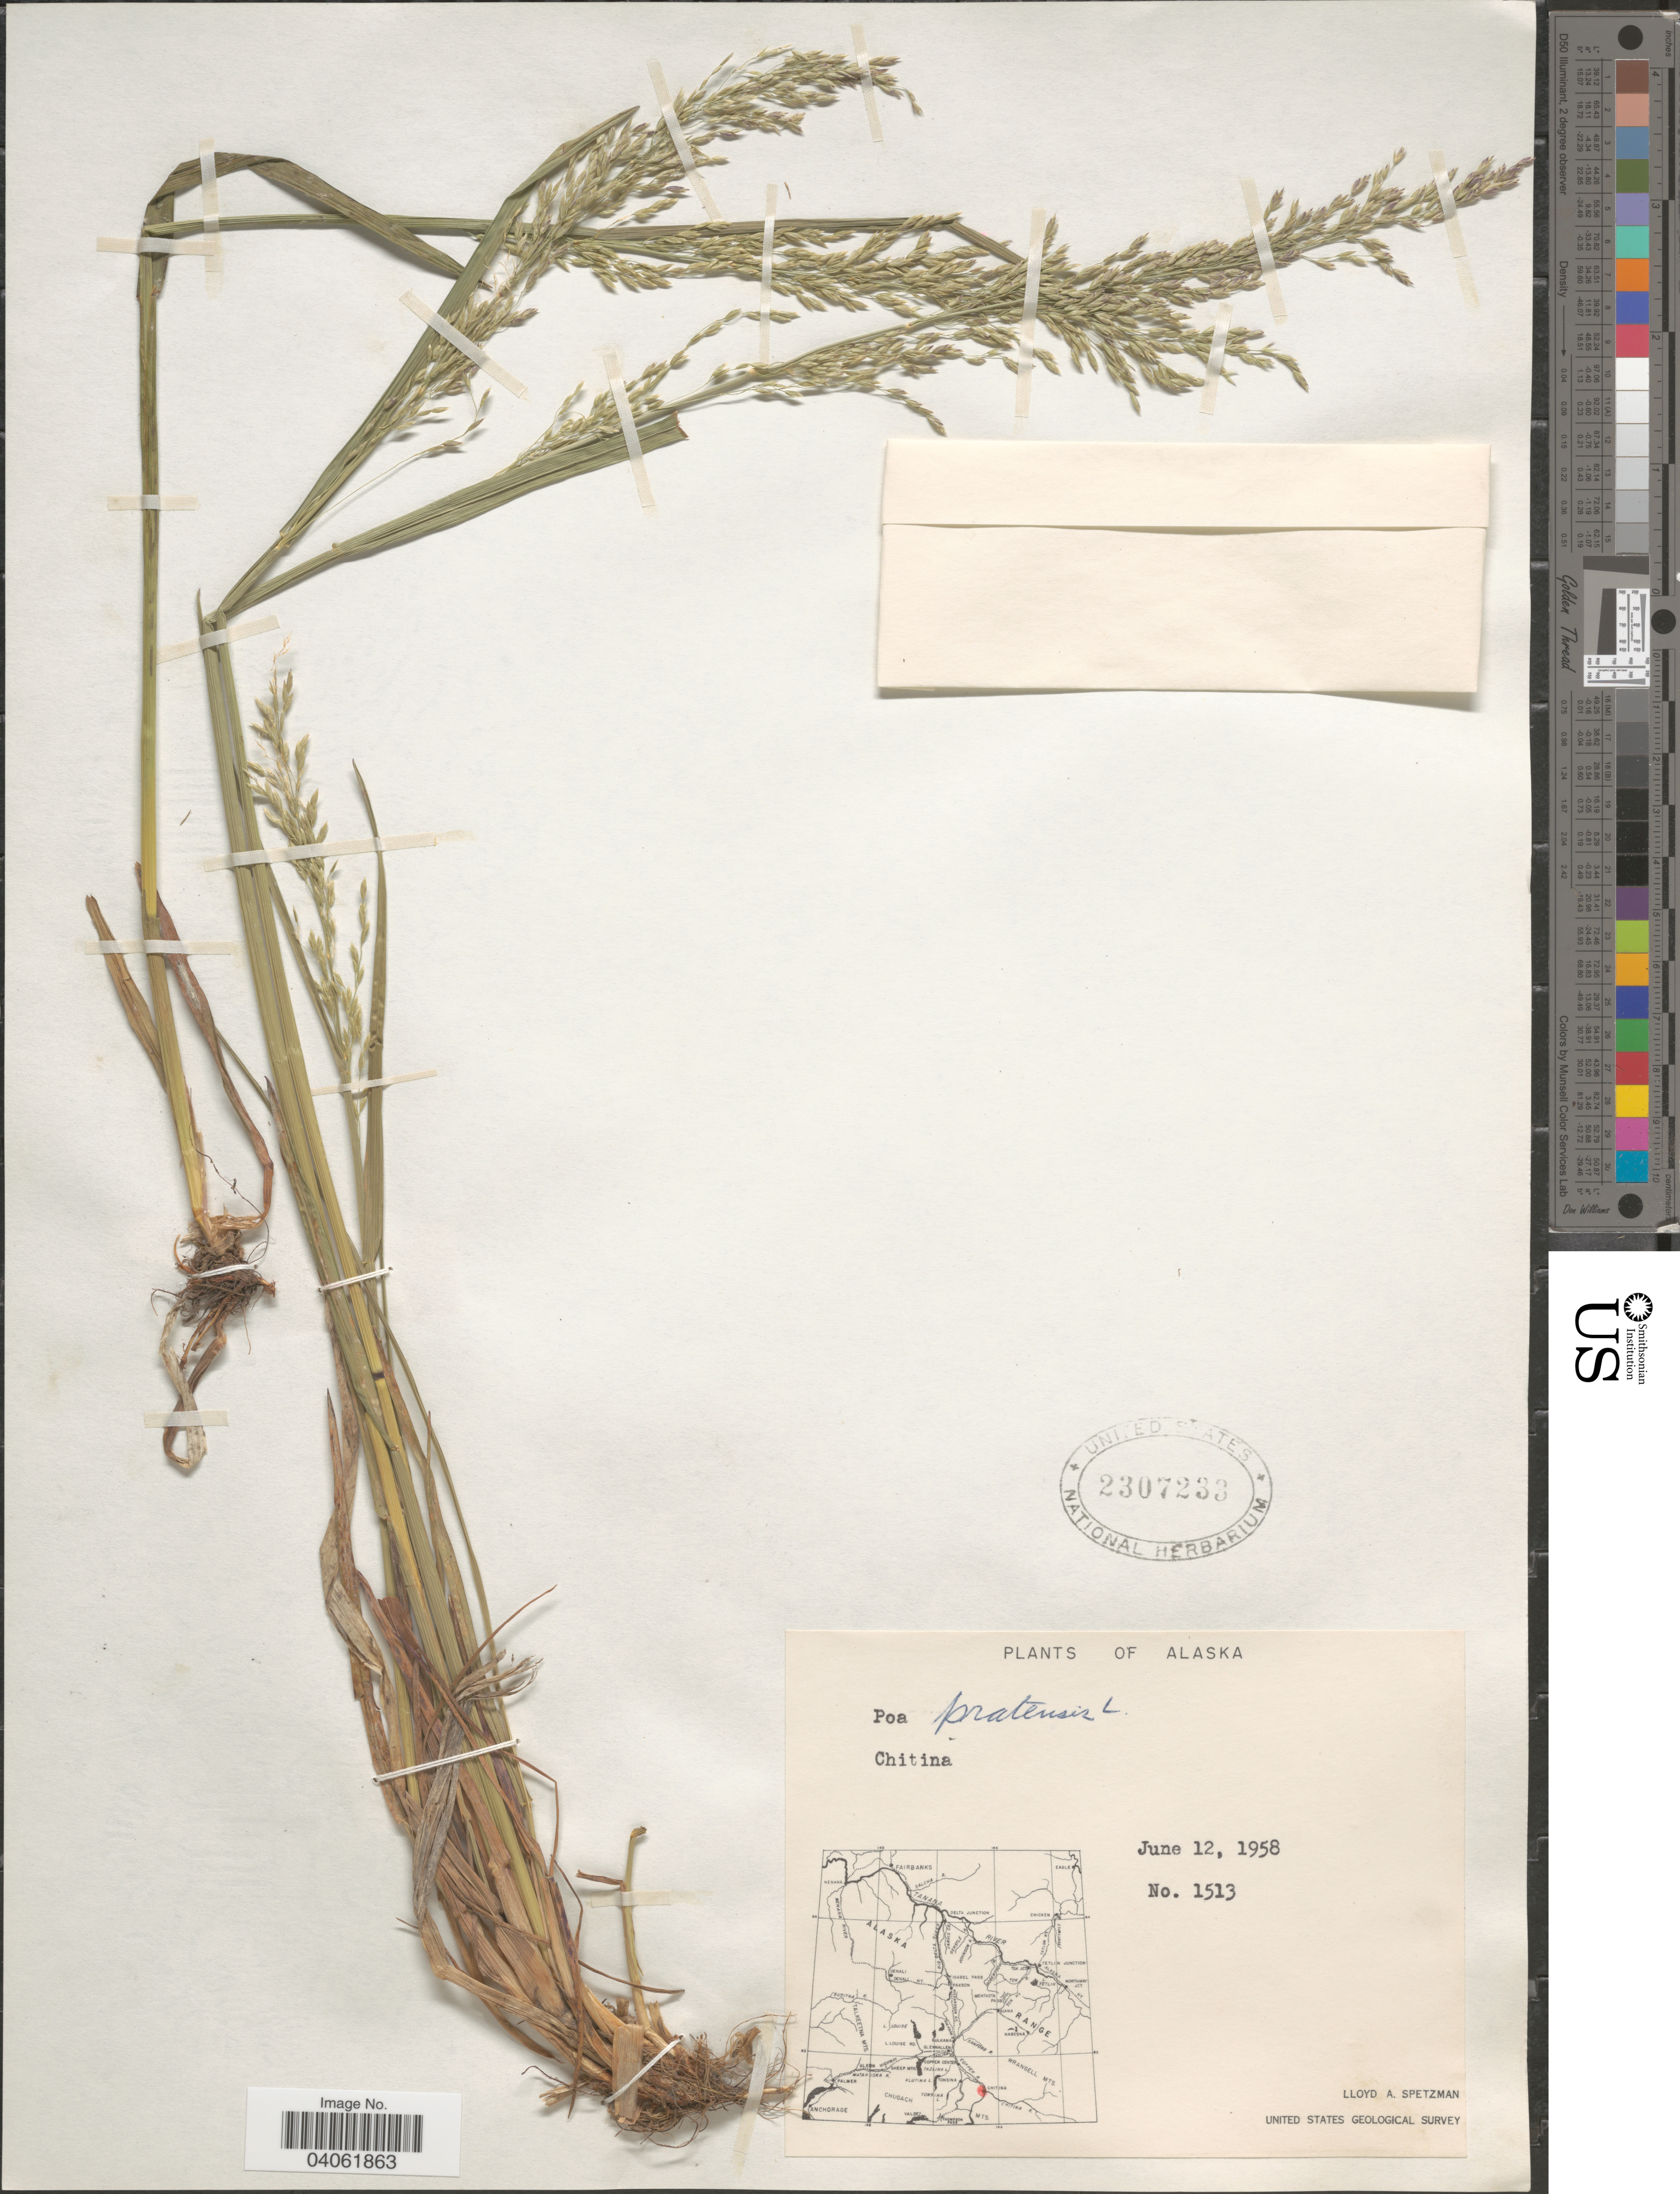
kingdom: Plantae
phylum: Tracheophyta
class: Liliopsida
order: Poales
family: Poaceae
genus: Poa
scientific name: Poa pratensis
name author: L.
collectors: L. Spetzman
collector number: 1513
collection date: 1958-06-12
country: United States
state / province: Alaska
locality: Chitina.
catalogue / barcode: US 2307233